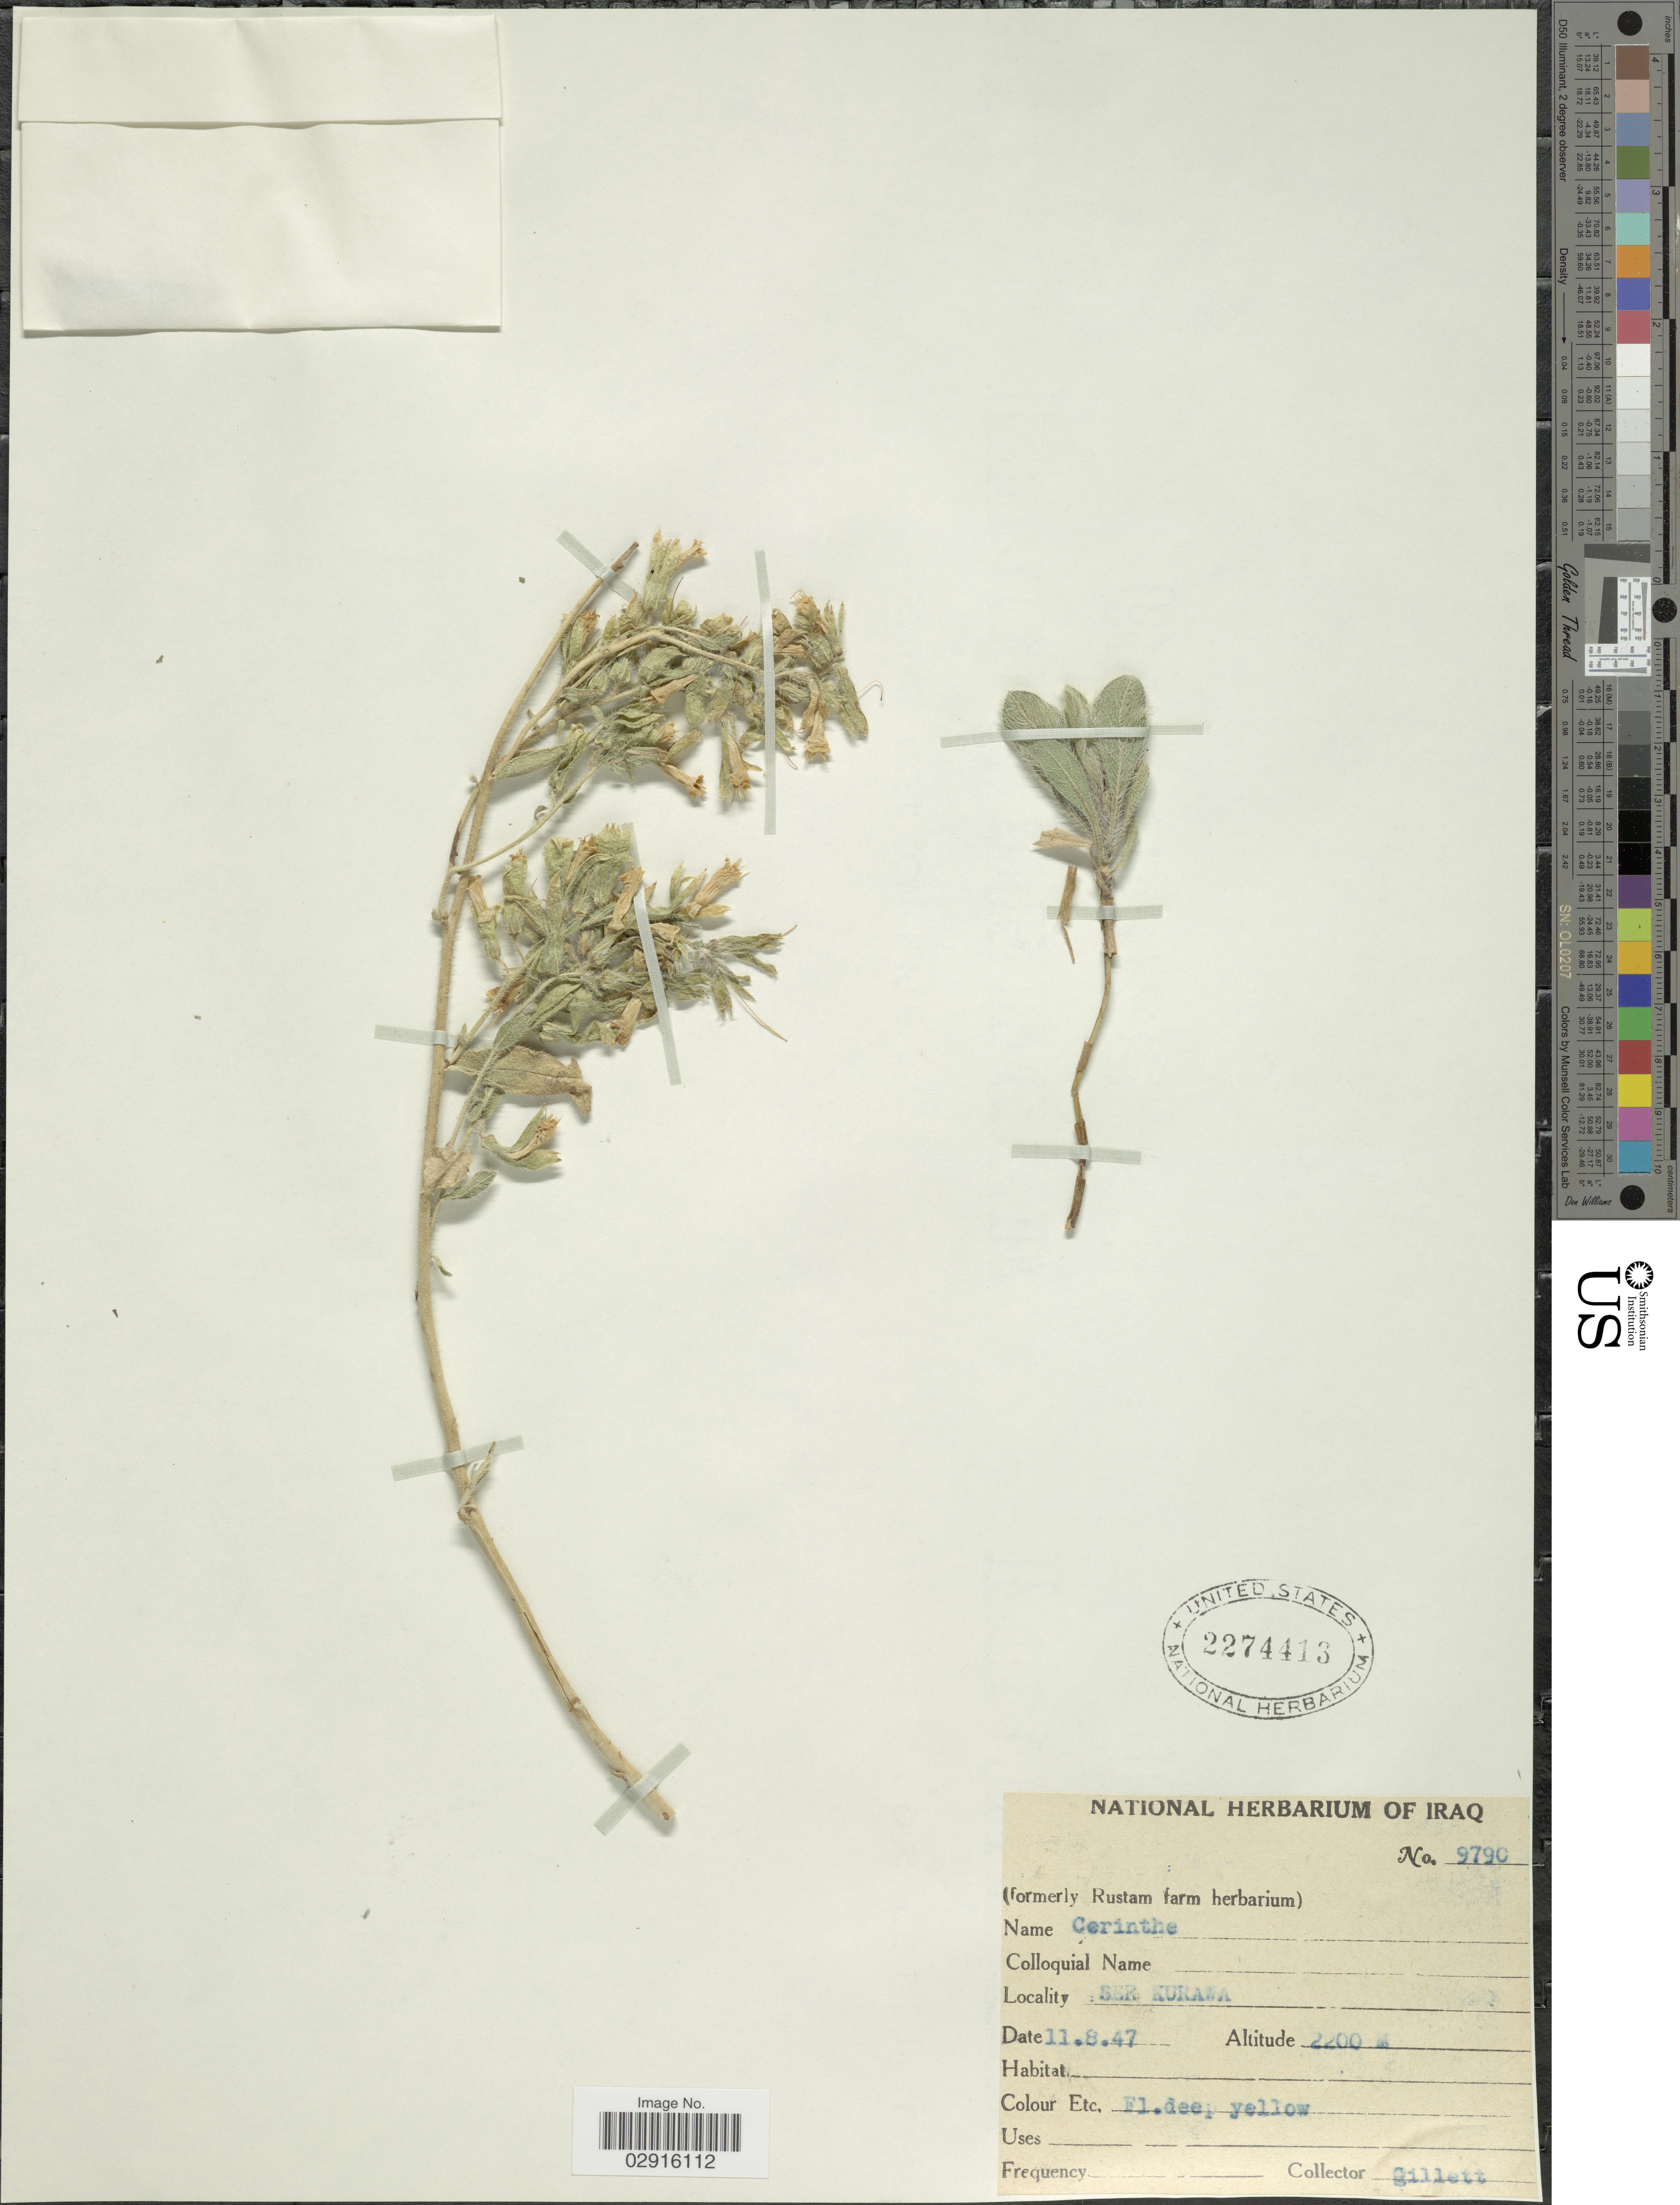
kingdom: Plantae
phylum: Tracheophyta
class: Magnoliopsida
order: Boraginales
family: Boraginaceae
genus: Cerinthe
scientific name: Cerinthe sp.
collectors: Gillett, --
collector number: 9790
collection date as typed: Transcribed d/m/y: 11/8/47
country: Iraq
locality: Ser Kurawa.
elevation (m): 2200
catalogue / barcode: US 2274413